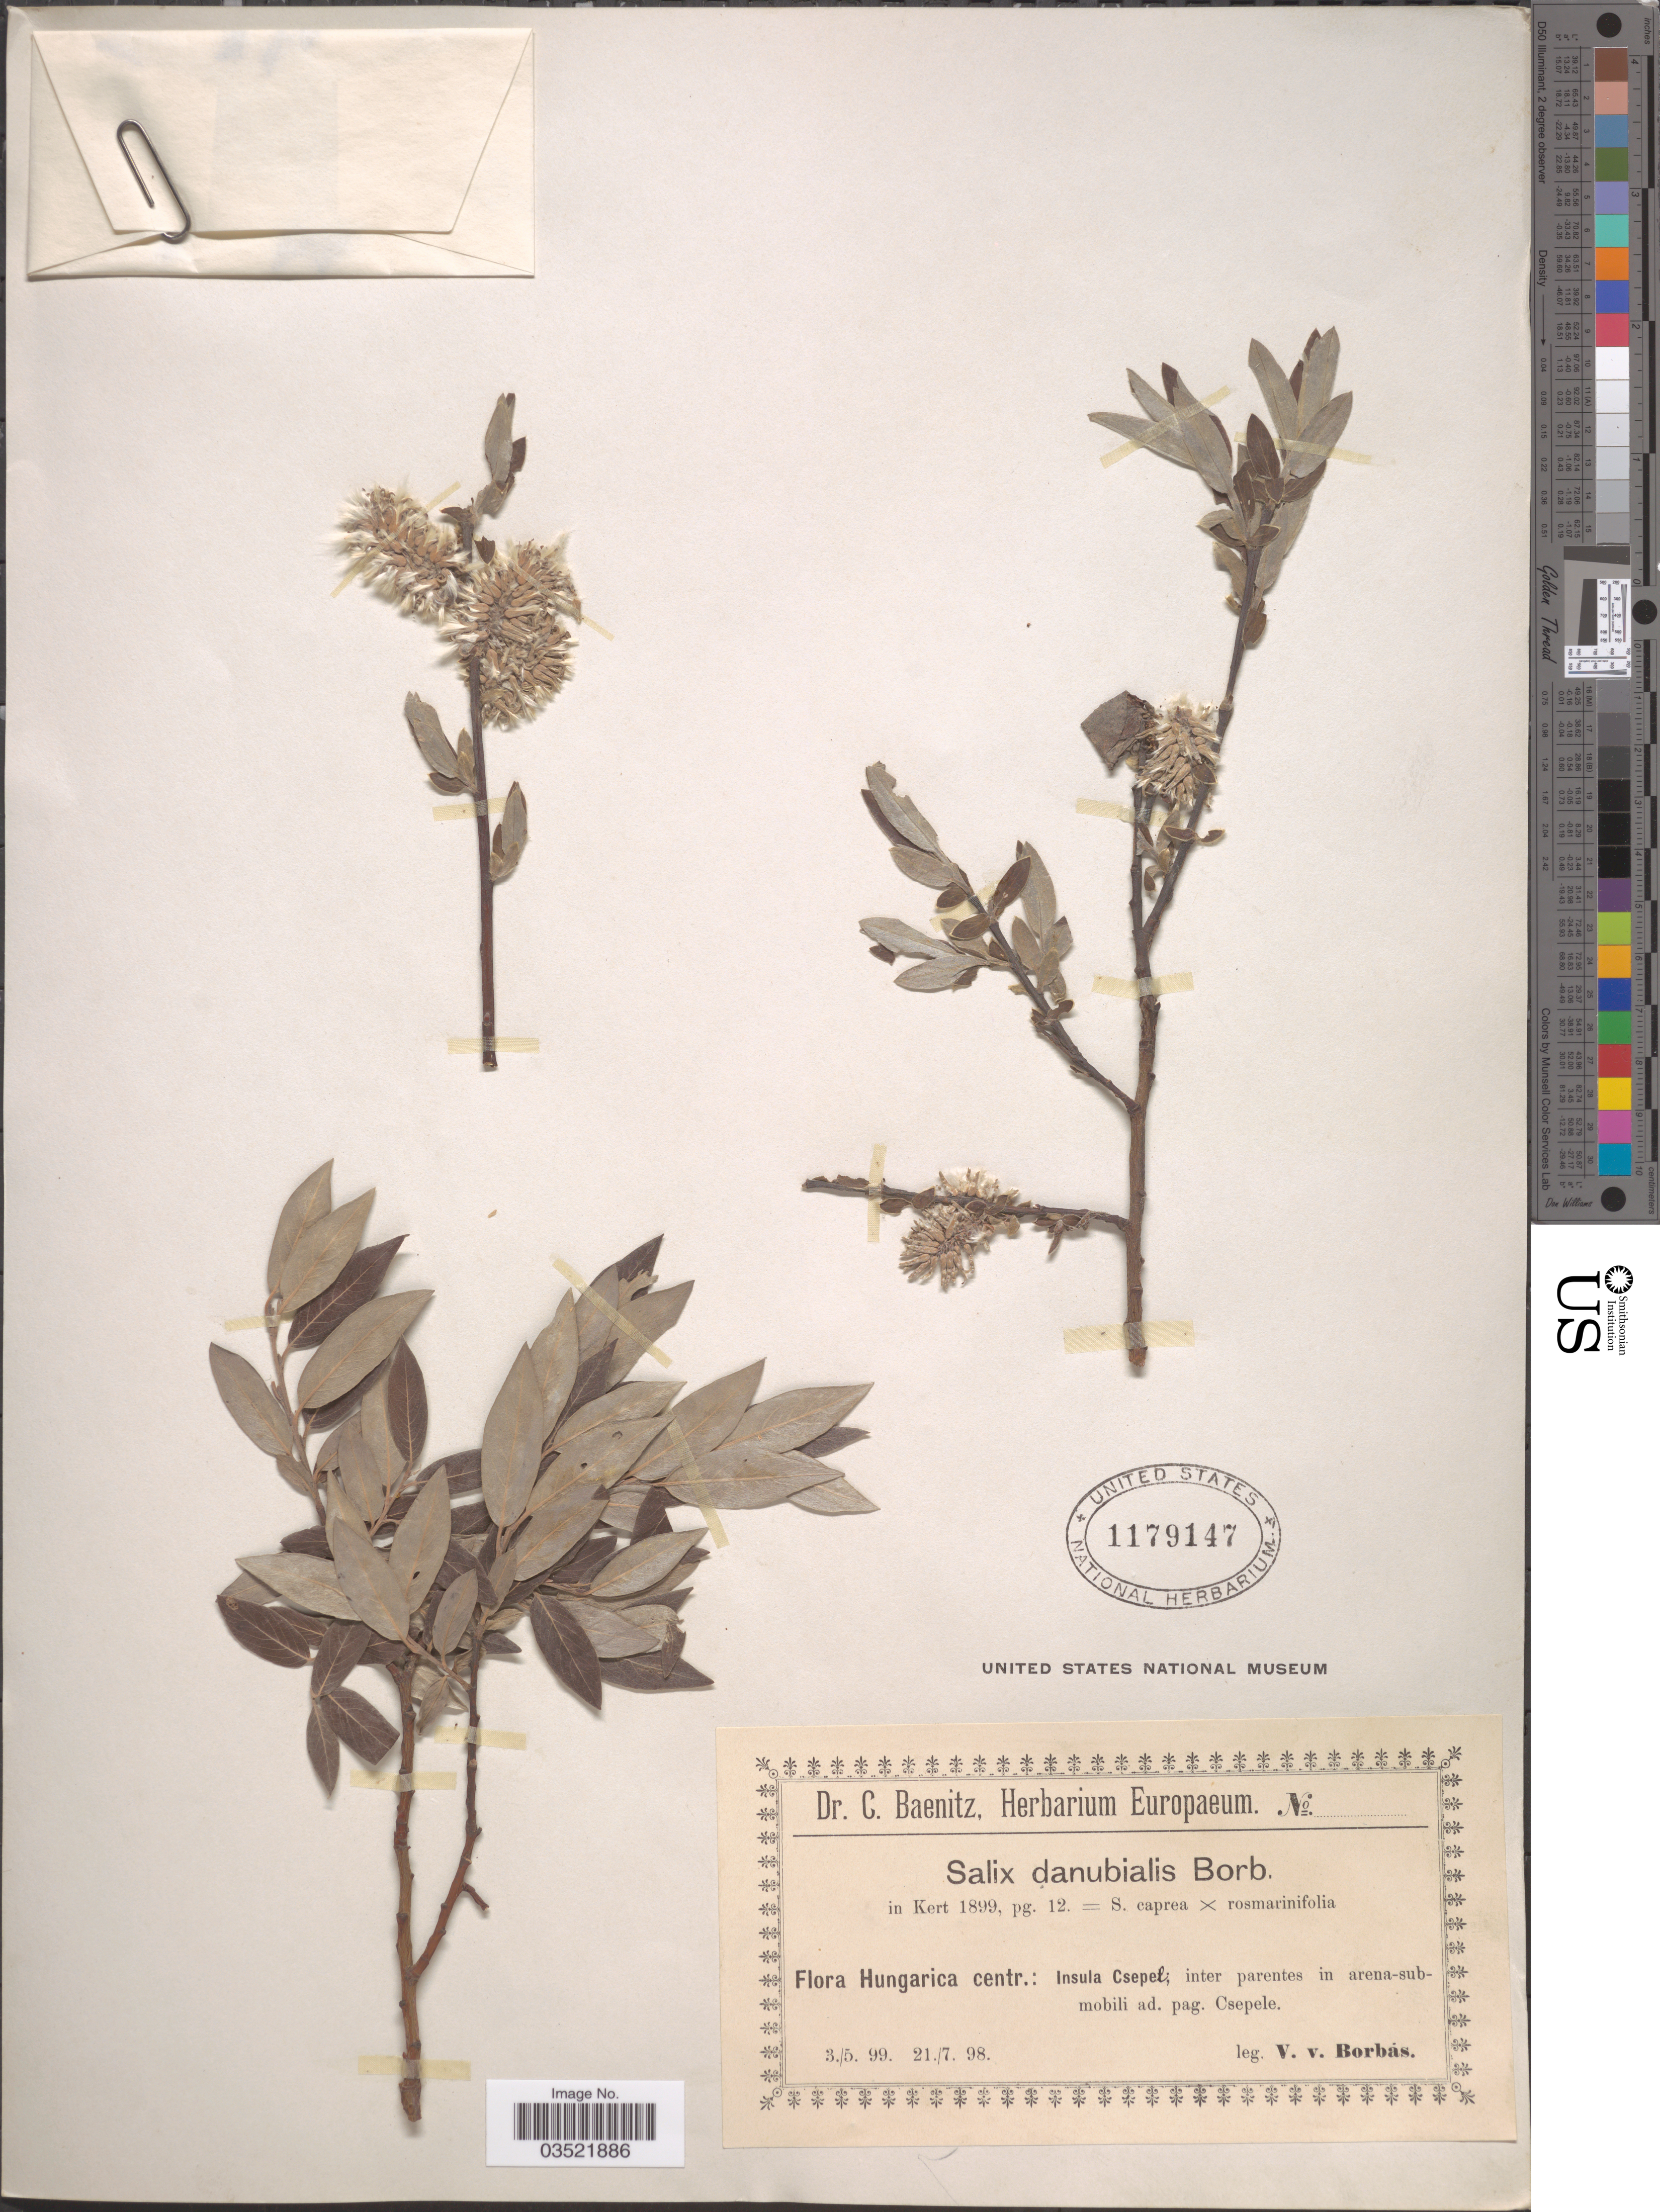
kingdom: Plantae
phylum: Tracheophyta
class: Magnoliopsida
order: Malpighiales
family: Salicaceae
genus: Salix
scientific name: Salix danubialis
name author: Borbás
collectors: V. von Borbás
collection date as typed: Transcribed d/m/y: 21/7/98 to 3/5/99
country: Hungary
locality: Hungarica centr.: Insula Csepel; inter parentes in arena-sub-mobili ad. pag. Csepele.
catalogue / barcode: US 1179147